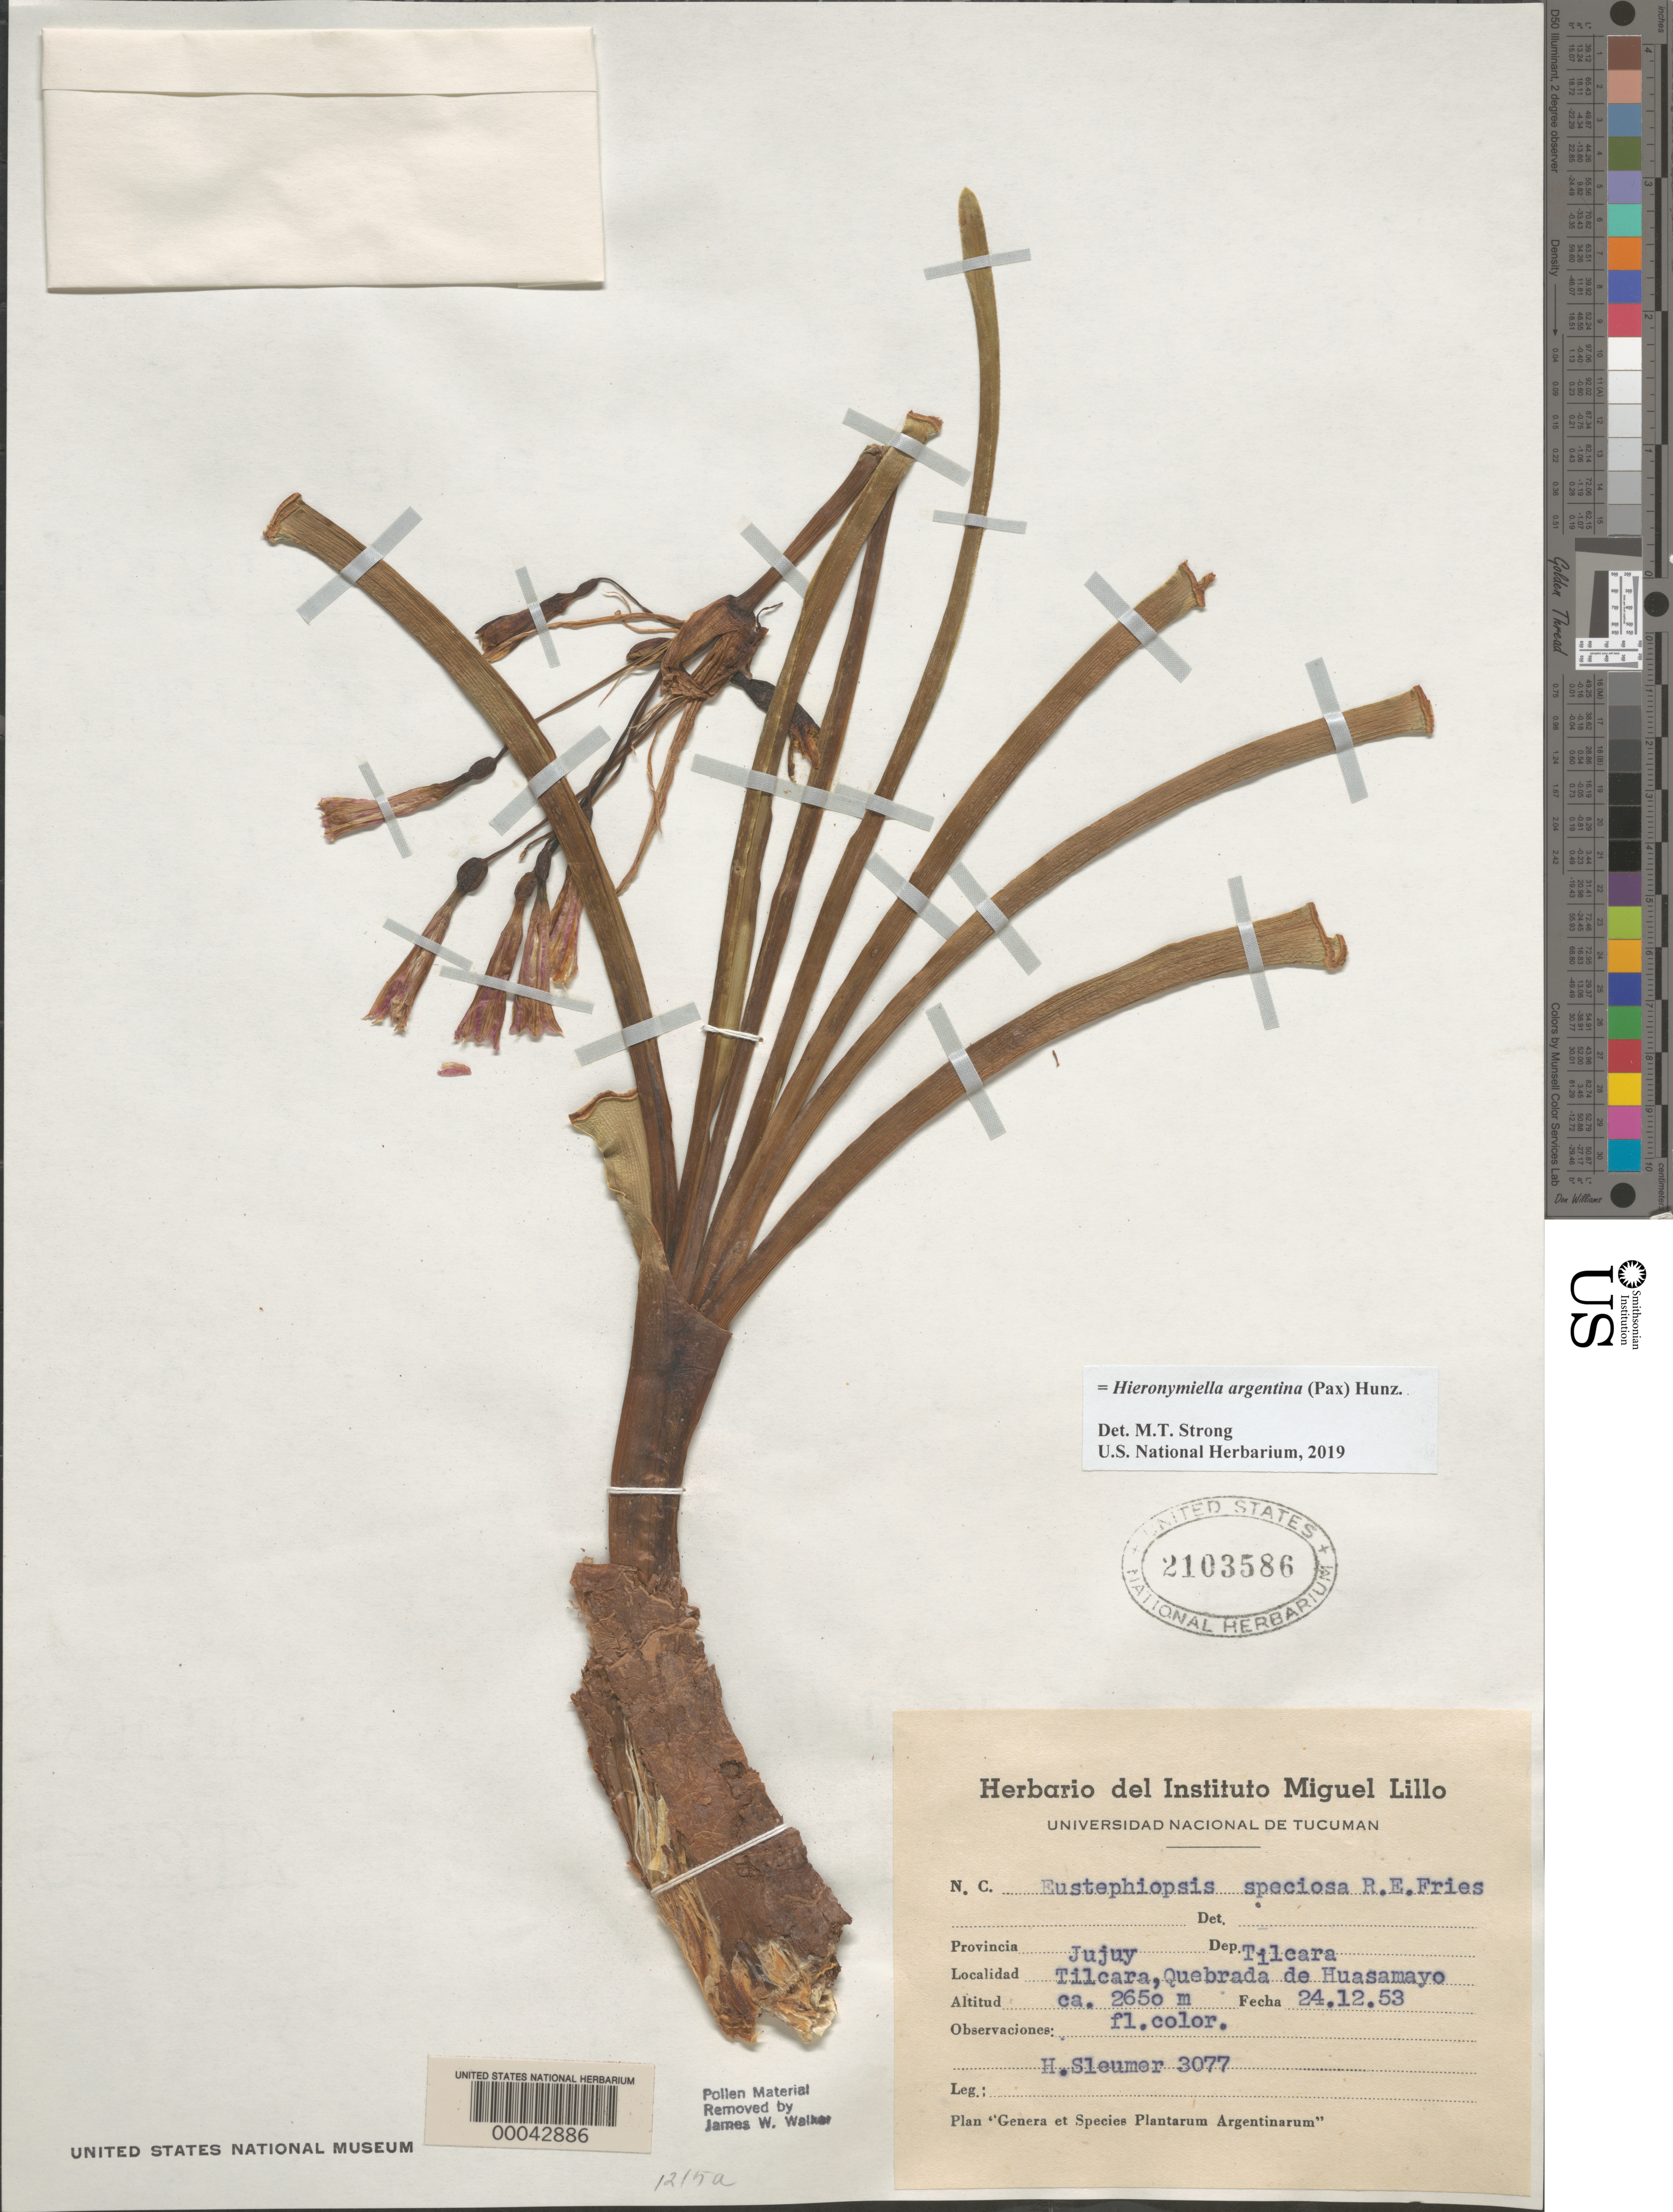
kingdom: Plantae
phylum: Tracheophyta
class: Liliopsida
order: Asparagales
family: Amaryllidaceae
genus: Hieronymiella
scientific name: Hieronymiella argentina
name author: (Pax) Hunz. & S.C. Arroyo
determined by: Strong, Mark T., (BOT), Smithsonian Institution - National Museum of Natural History (UNITED STATES)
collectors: H. O. Sleumer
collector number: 3077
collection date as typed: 24 Dec 1953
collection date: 1953-12-24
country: Argentina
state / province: Jujuy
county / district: Tilcara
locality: Tilcara, Quebrada de Huasamayo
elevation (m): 2650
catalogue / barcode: US 2103586